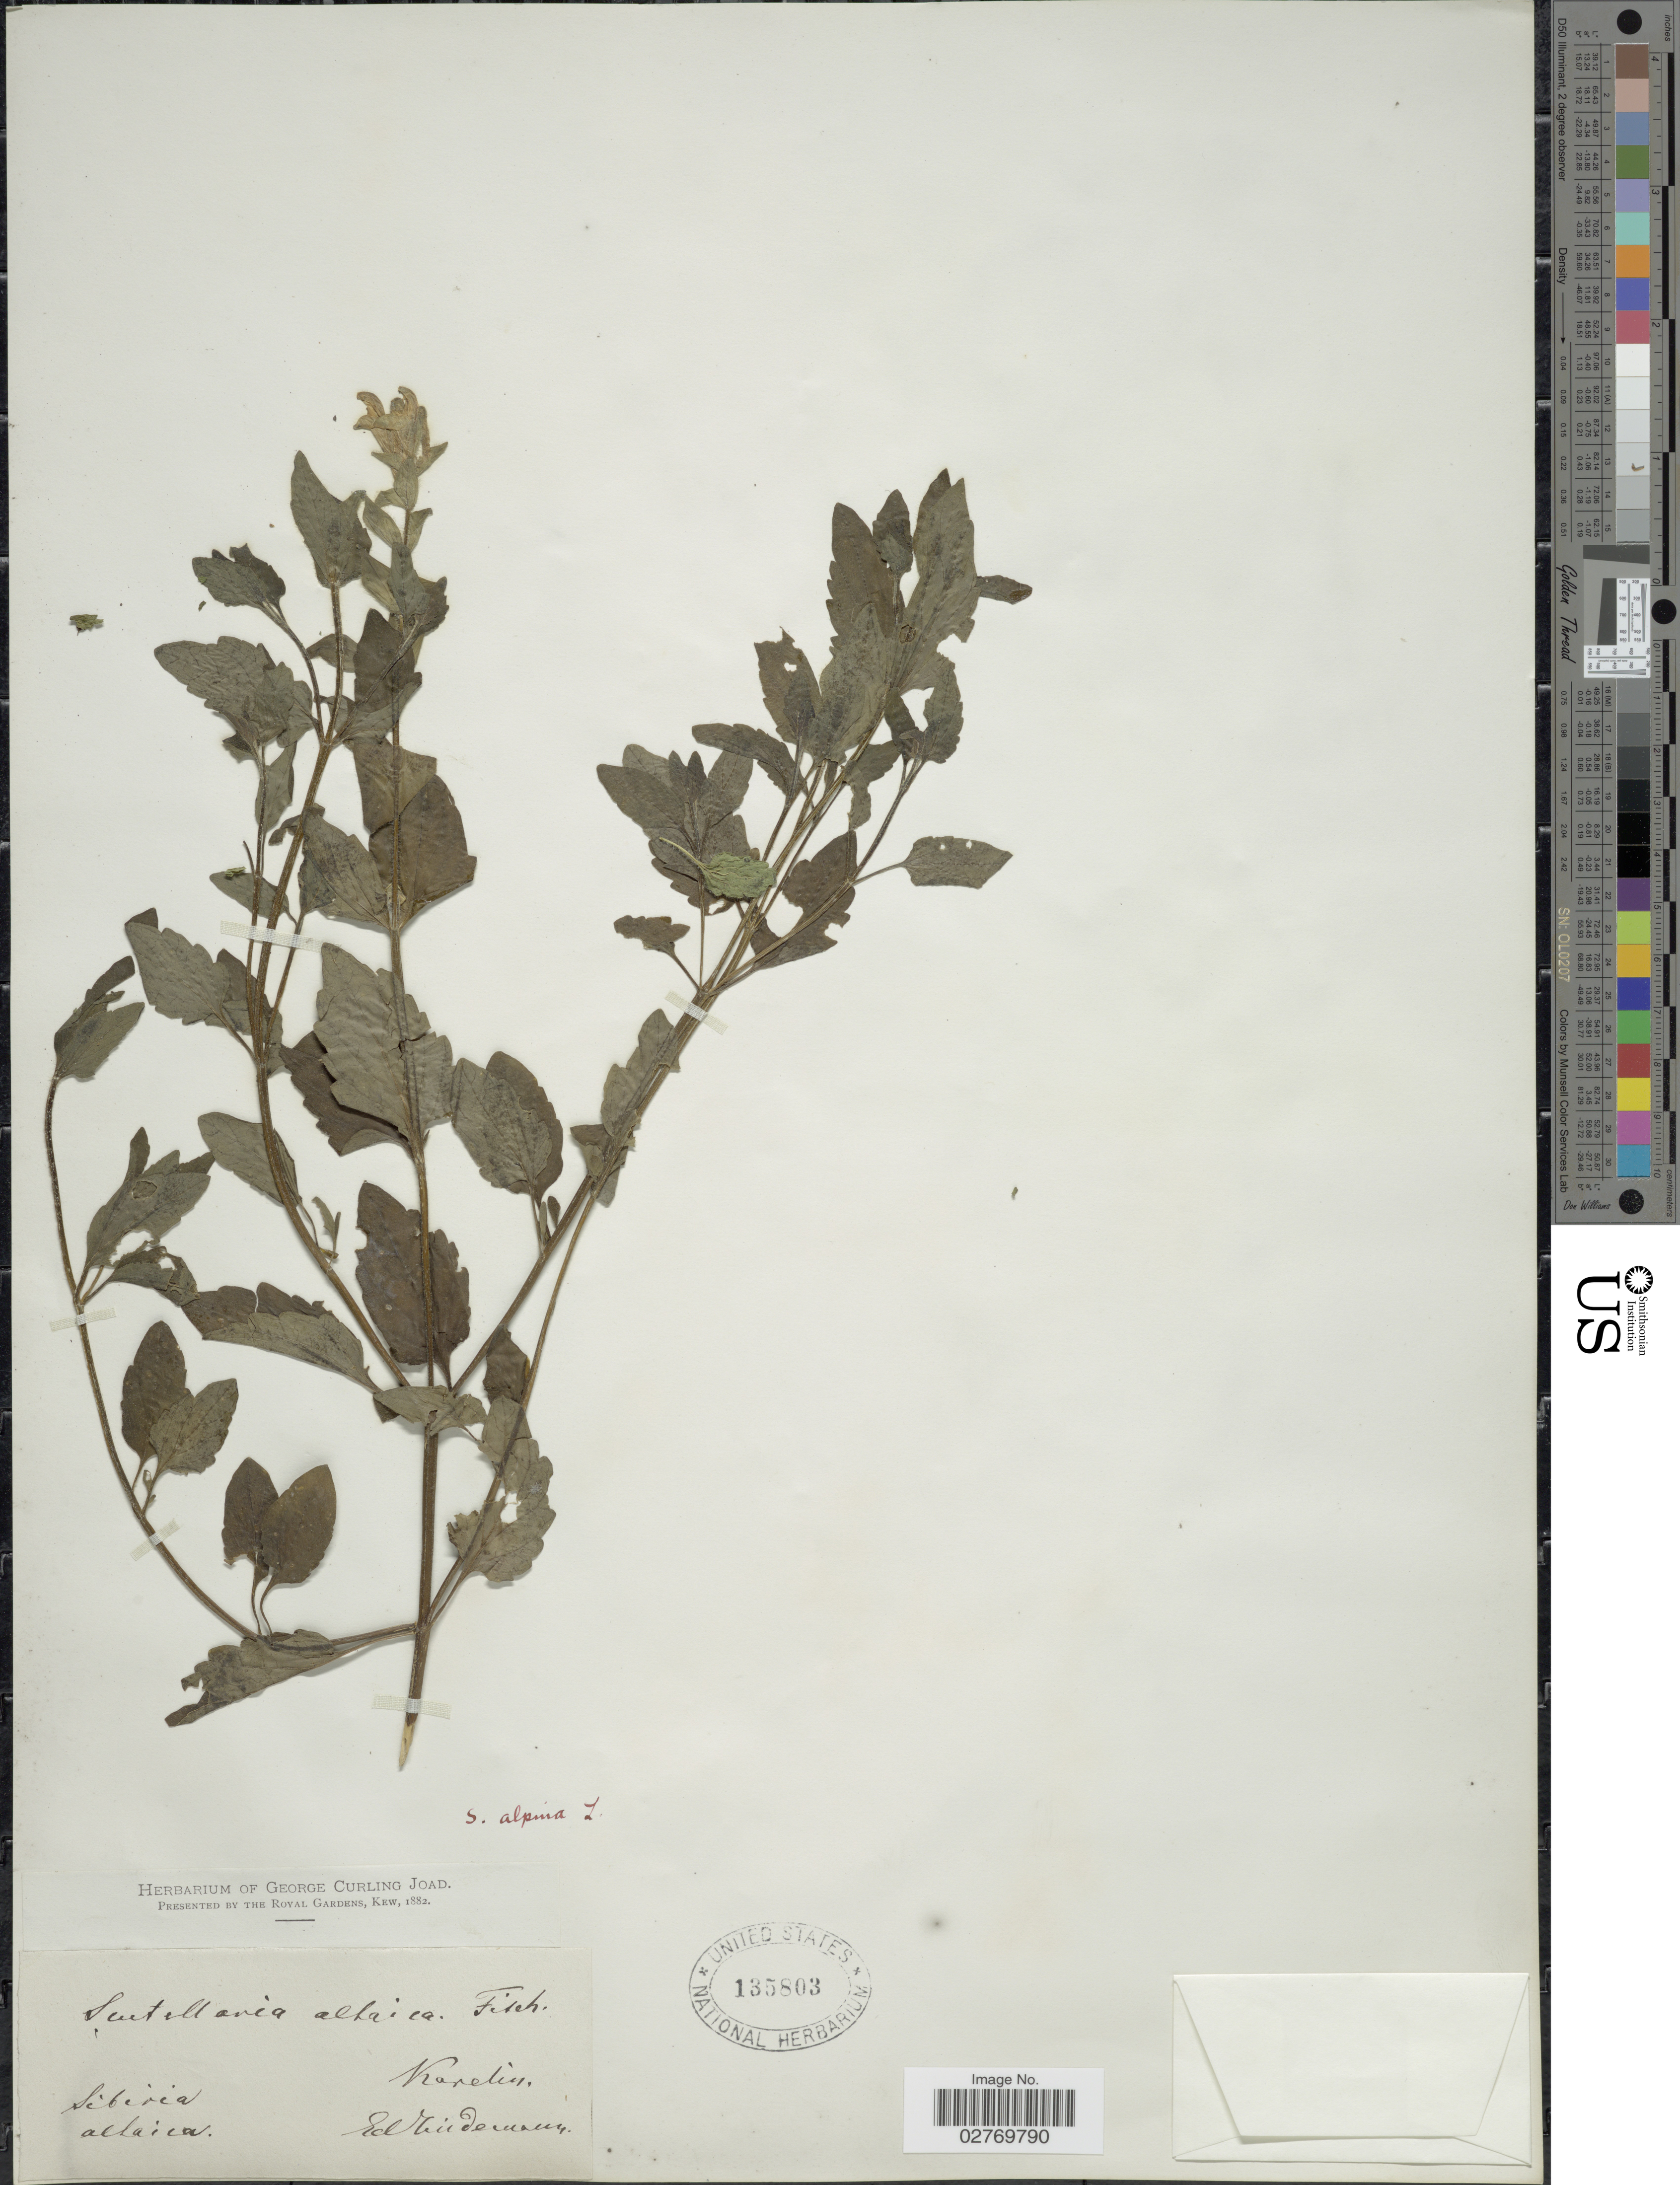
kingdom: Plantae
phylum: Tracheophyta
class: Magnoliopsida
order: Lamiales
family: Lamiaceae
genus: Scutellaria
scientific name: Scutellaria alpina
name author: L.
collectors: E. Lindemann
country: Russian Federation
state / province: Altai Republic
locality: Sibiria altaica. Karelin.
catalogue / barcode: US 135803